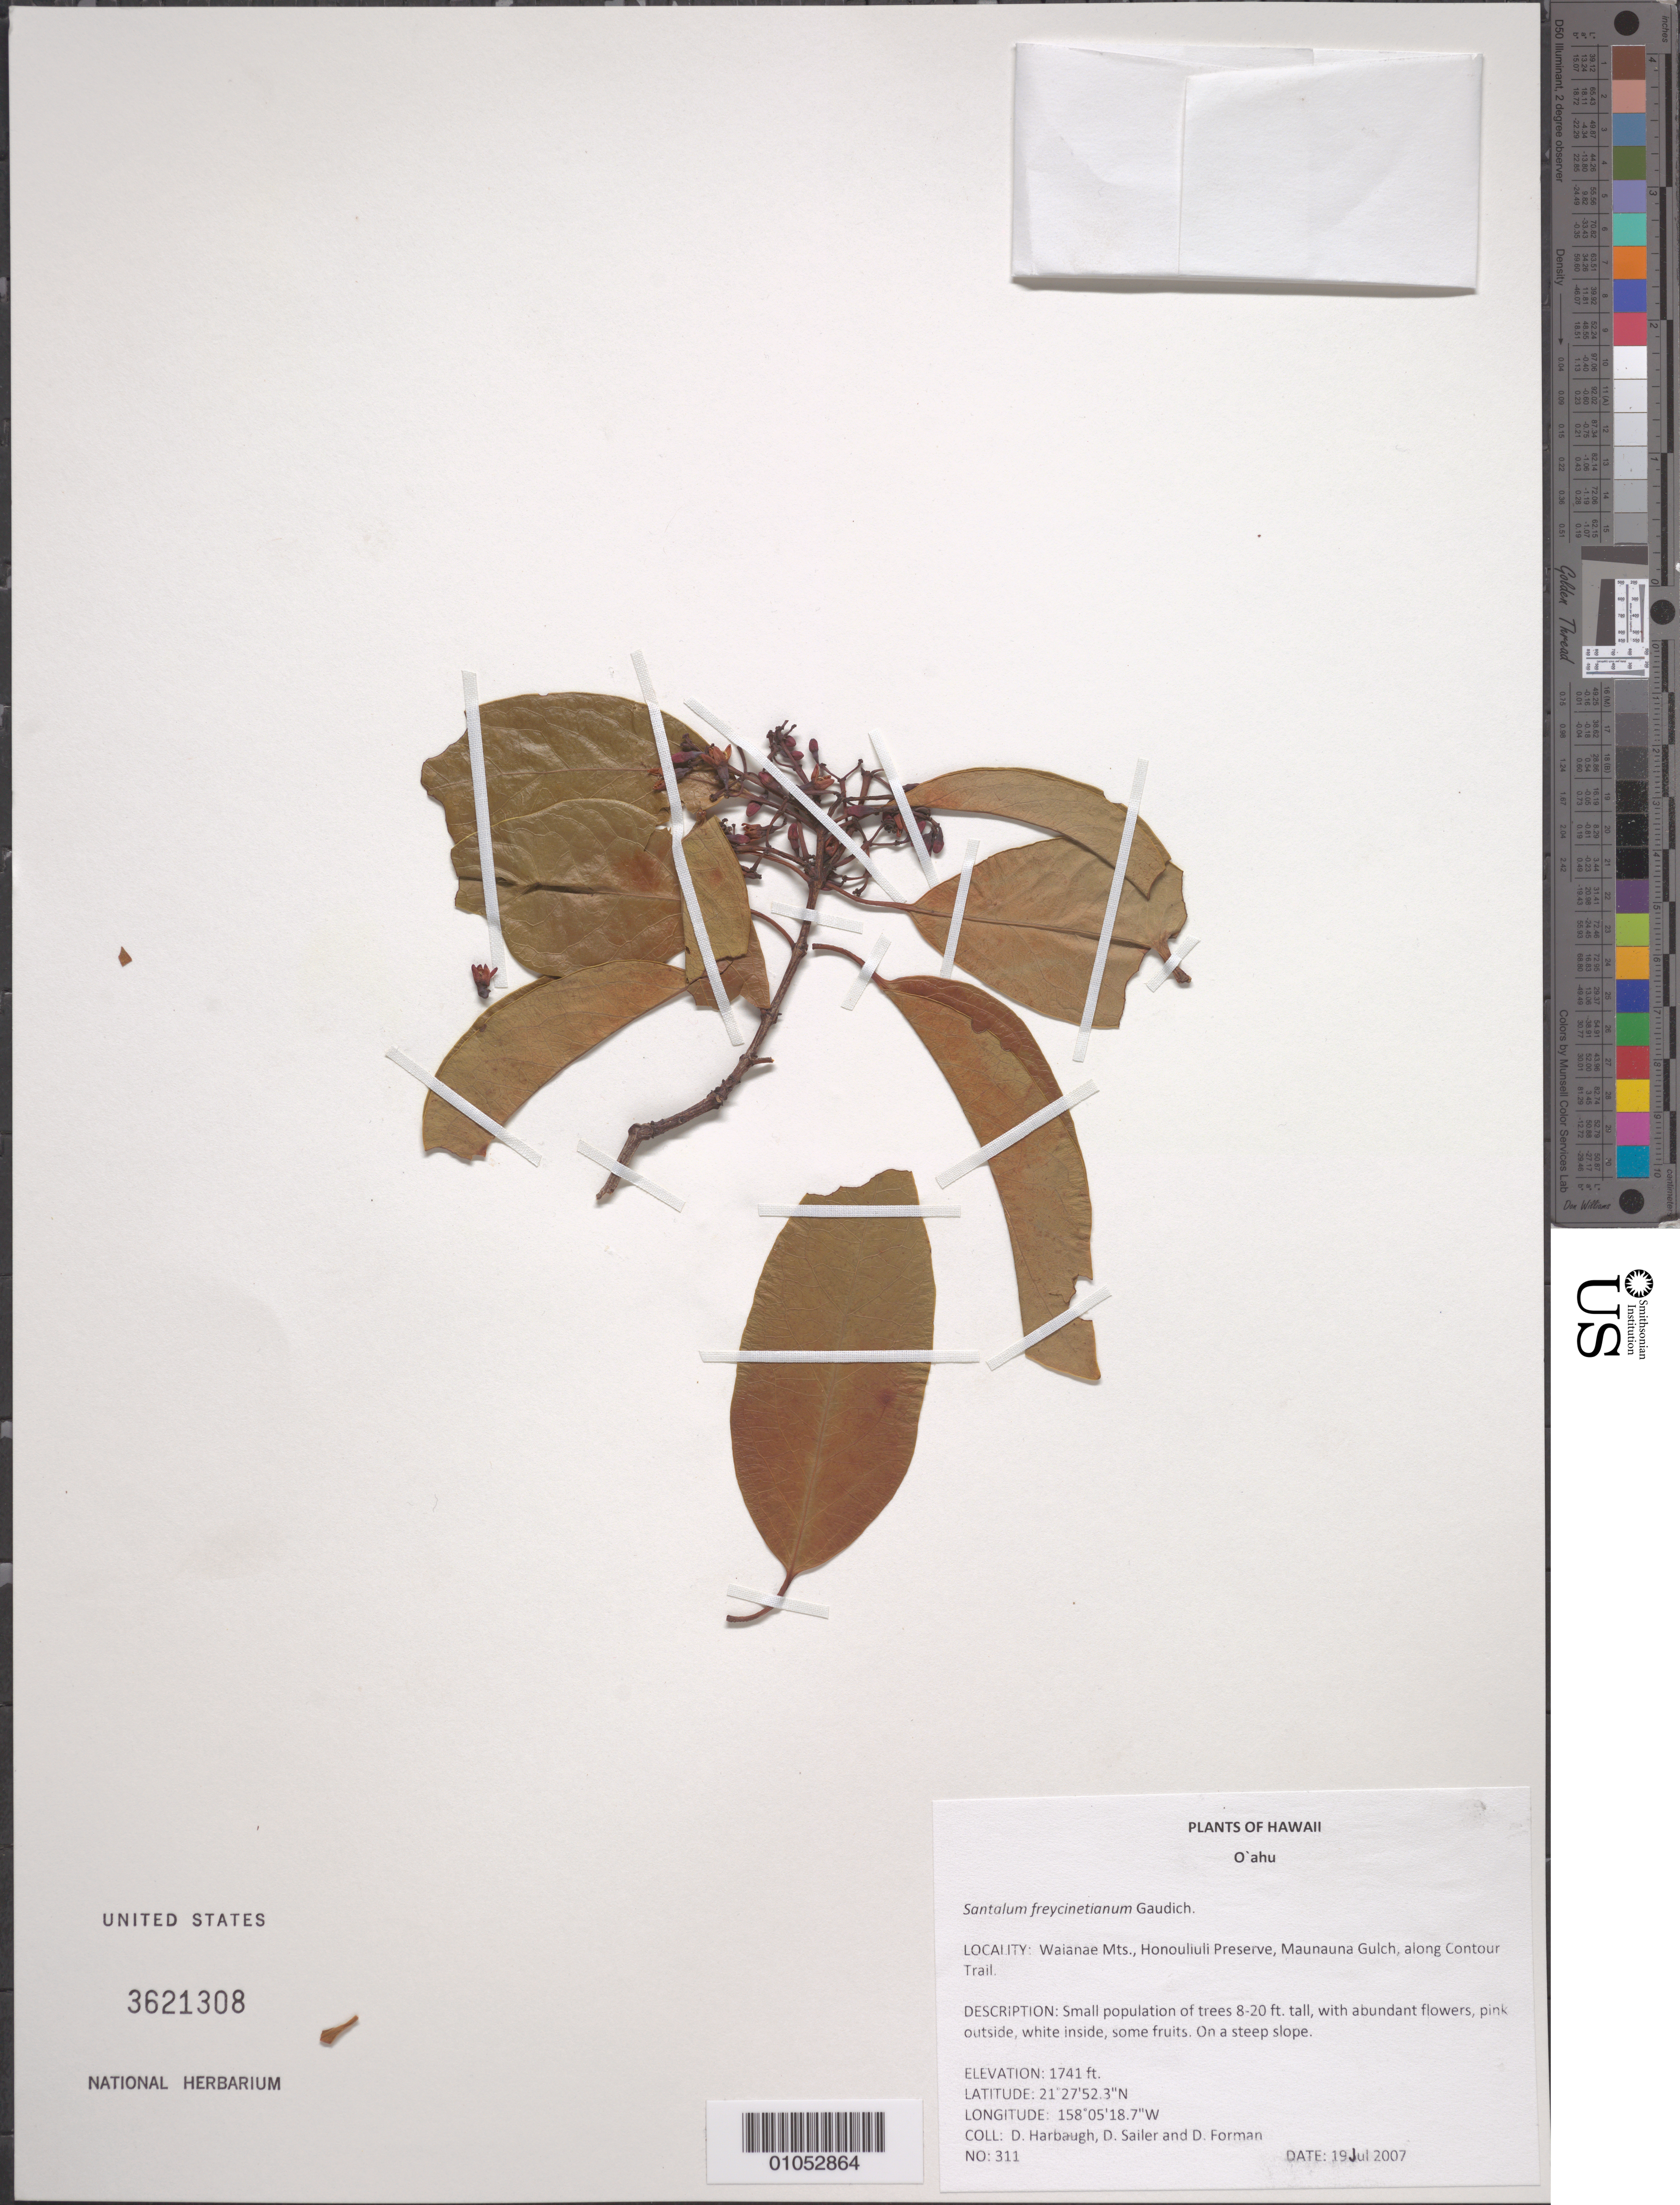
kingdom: Plantae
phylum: Tracheophyta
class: Magnoliopsida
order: Santalales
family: Santalaceae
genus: Santalum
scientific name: Santalum freycinetianum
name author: Gaudich.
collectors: D. Harbaugh, D. Sailer & D. Forman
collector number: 311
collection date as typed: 19 Jul 2007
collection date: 2007-07-19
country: United States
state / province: Hawaii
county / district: Honolulu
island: Oahu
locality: Waianae Mts., Honouliuli Preserve, Maunauna Gulch, along Contour Trail.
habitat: On a steep slope.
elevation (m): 531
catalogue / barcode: US 3621308